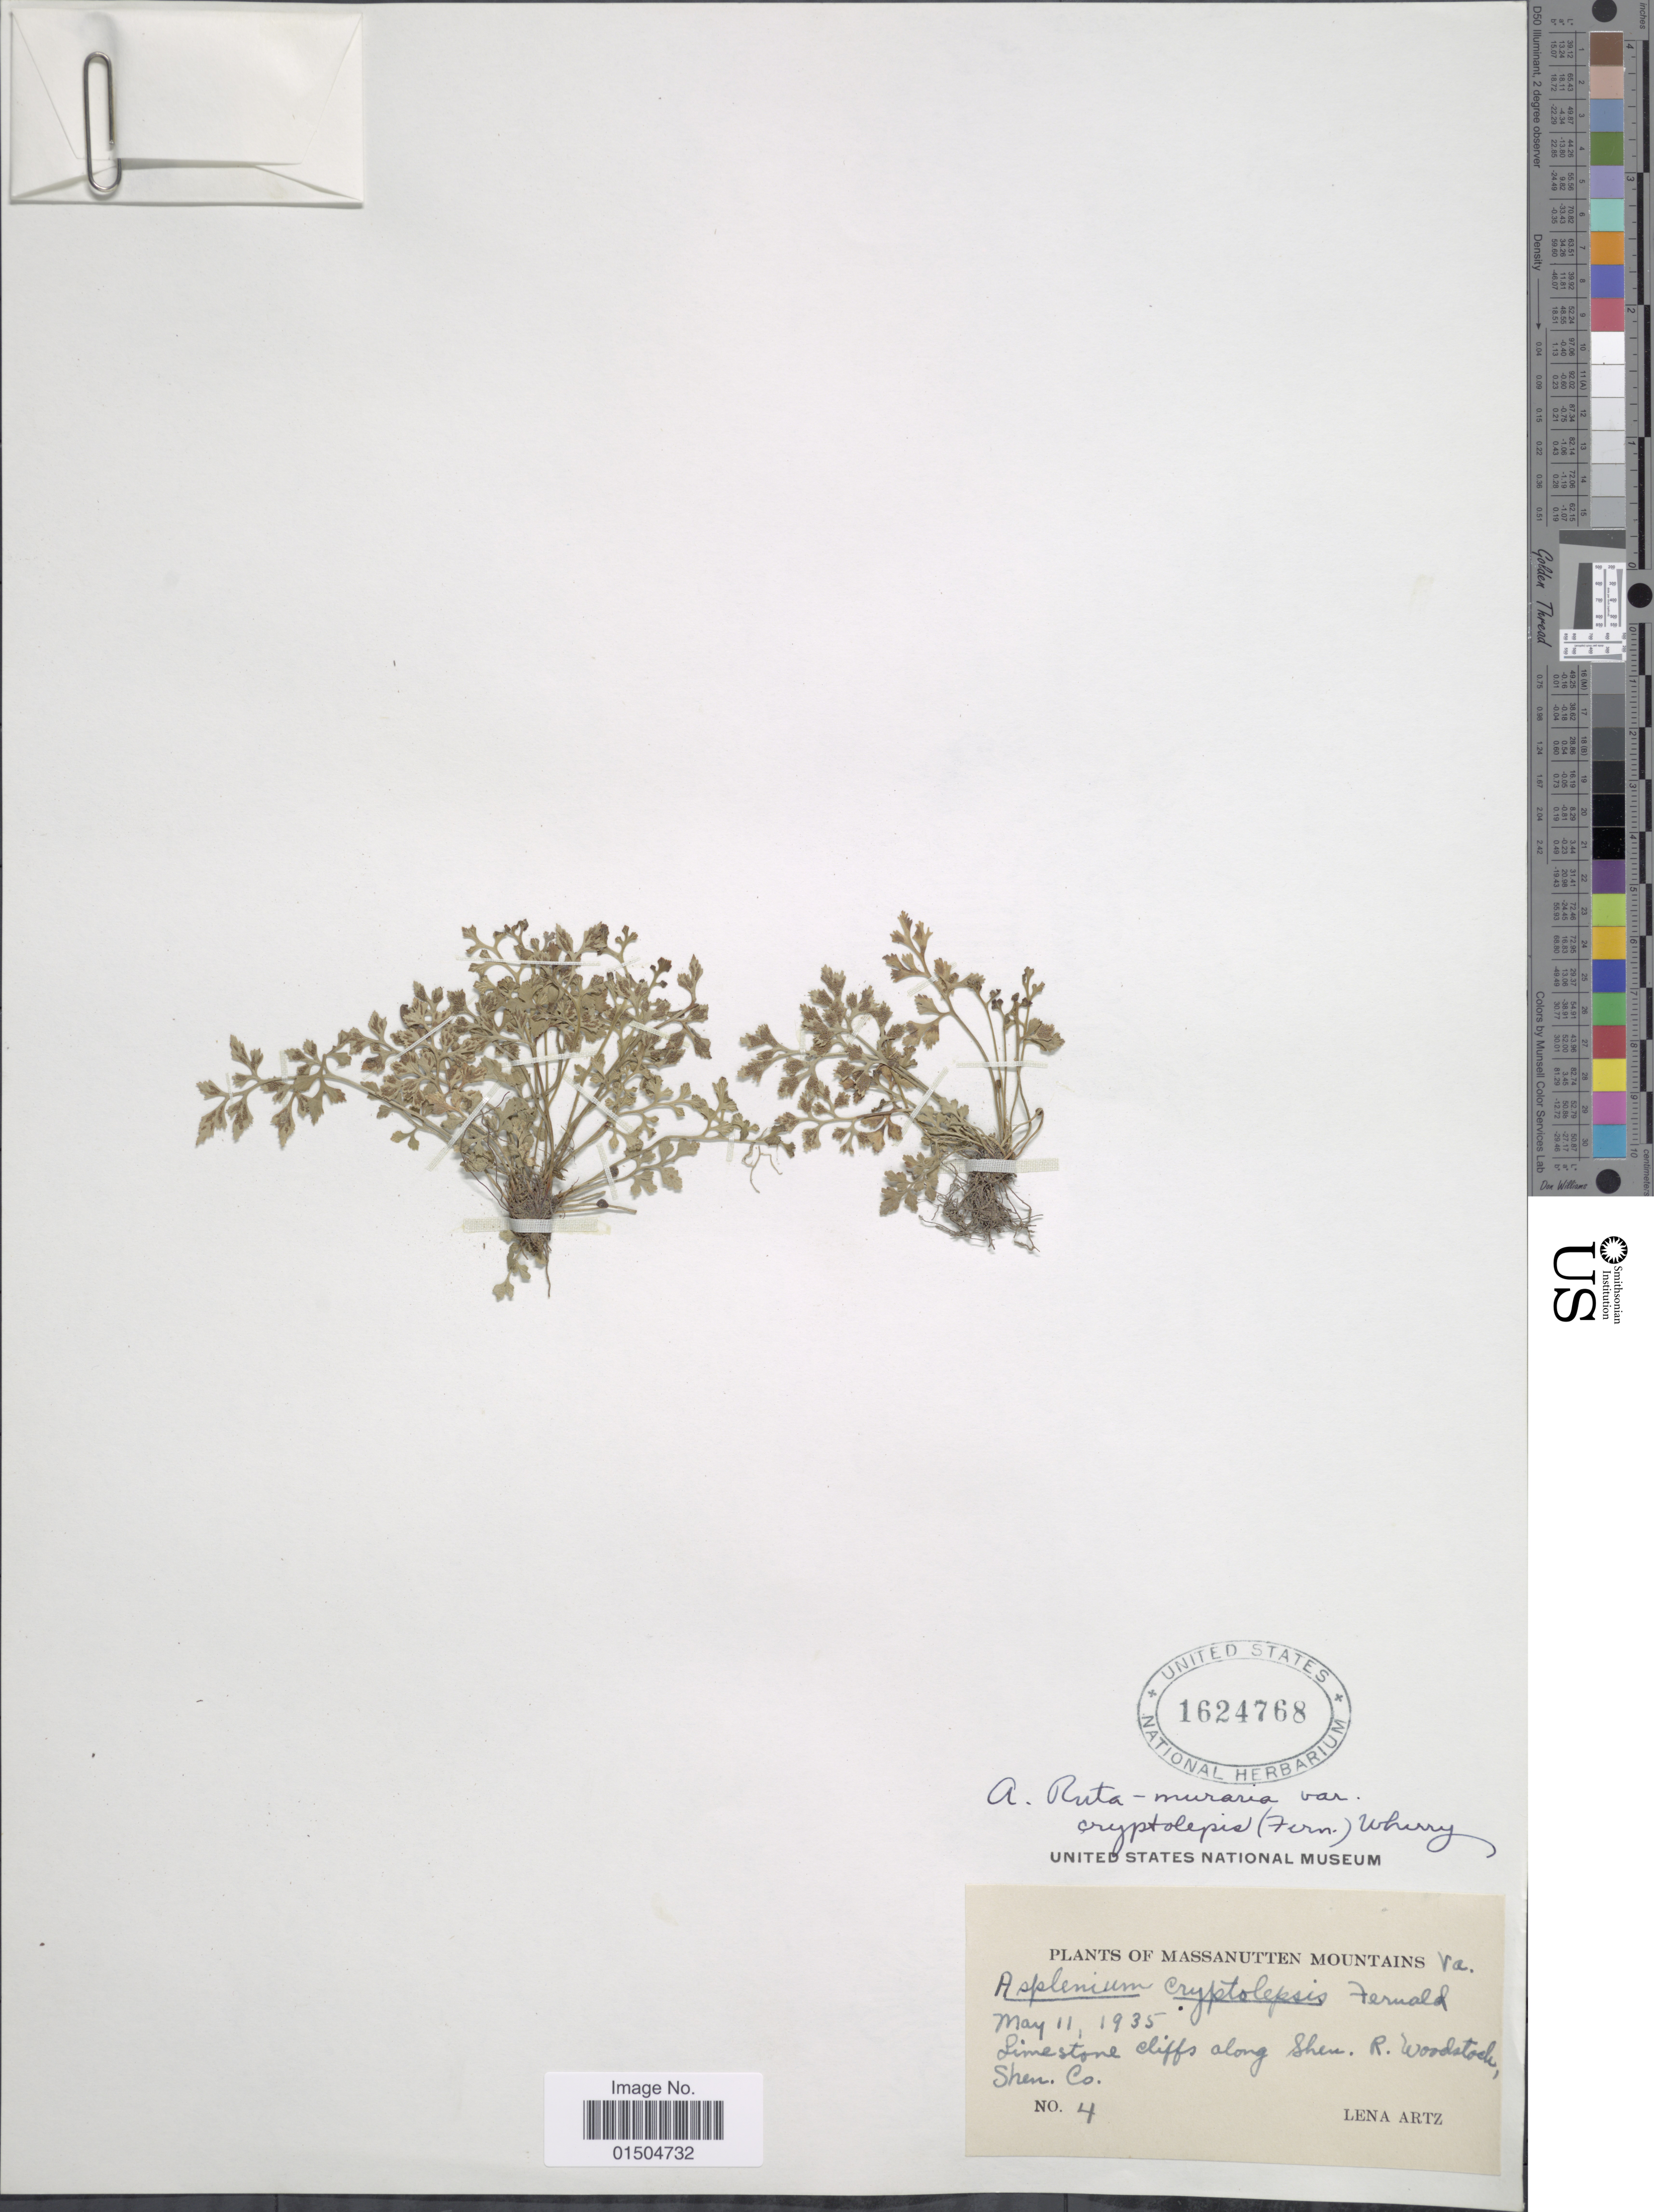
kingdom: Plantae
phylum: Tracheophyta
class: Polypodiopsida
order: Polypodiales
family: Aspleniaceae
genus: Asplenium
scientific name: Asplenium ruta-muraria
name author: L.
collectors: L. Artz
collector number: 4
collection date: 1935-05-11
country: United States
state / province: Virginia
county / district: Shenandoah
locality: Massanutten Mountains. Limestone cliffs along Shen. R. Woodstock, Shen. Co.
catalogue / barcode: US 1624768